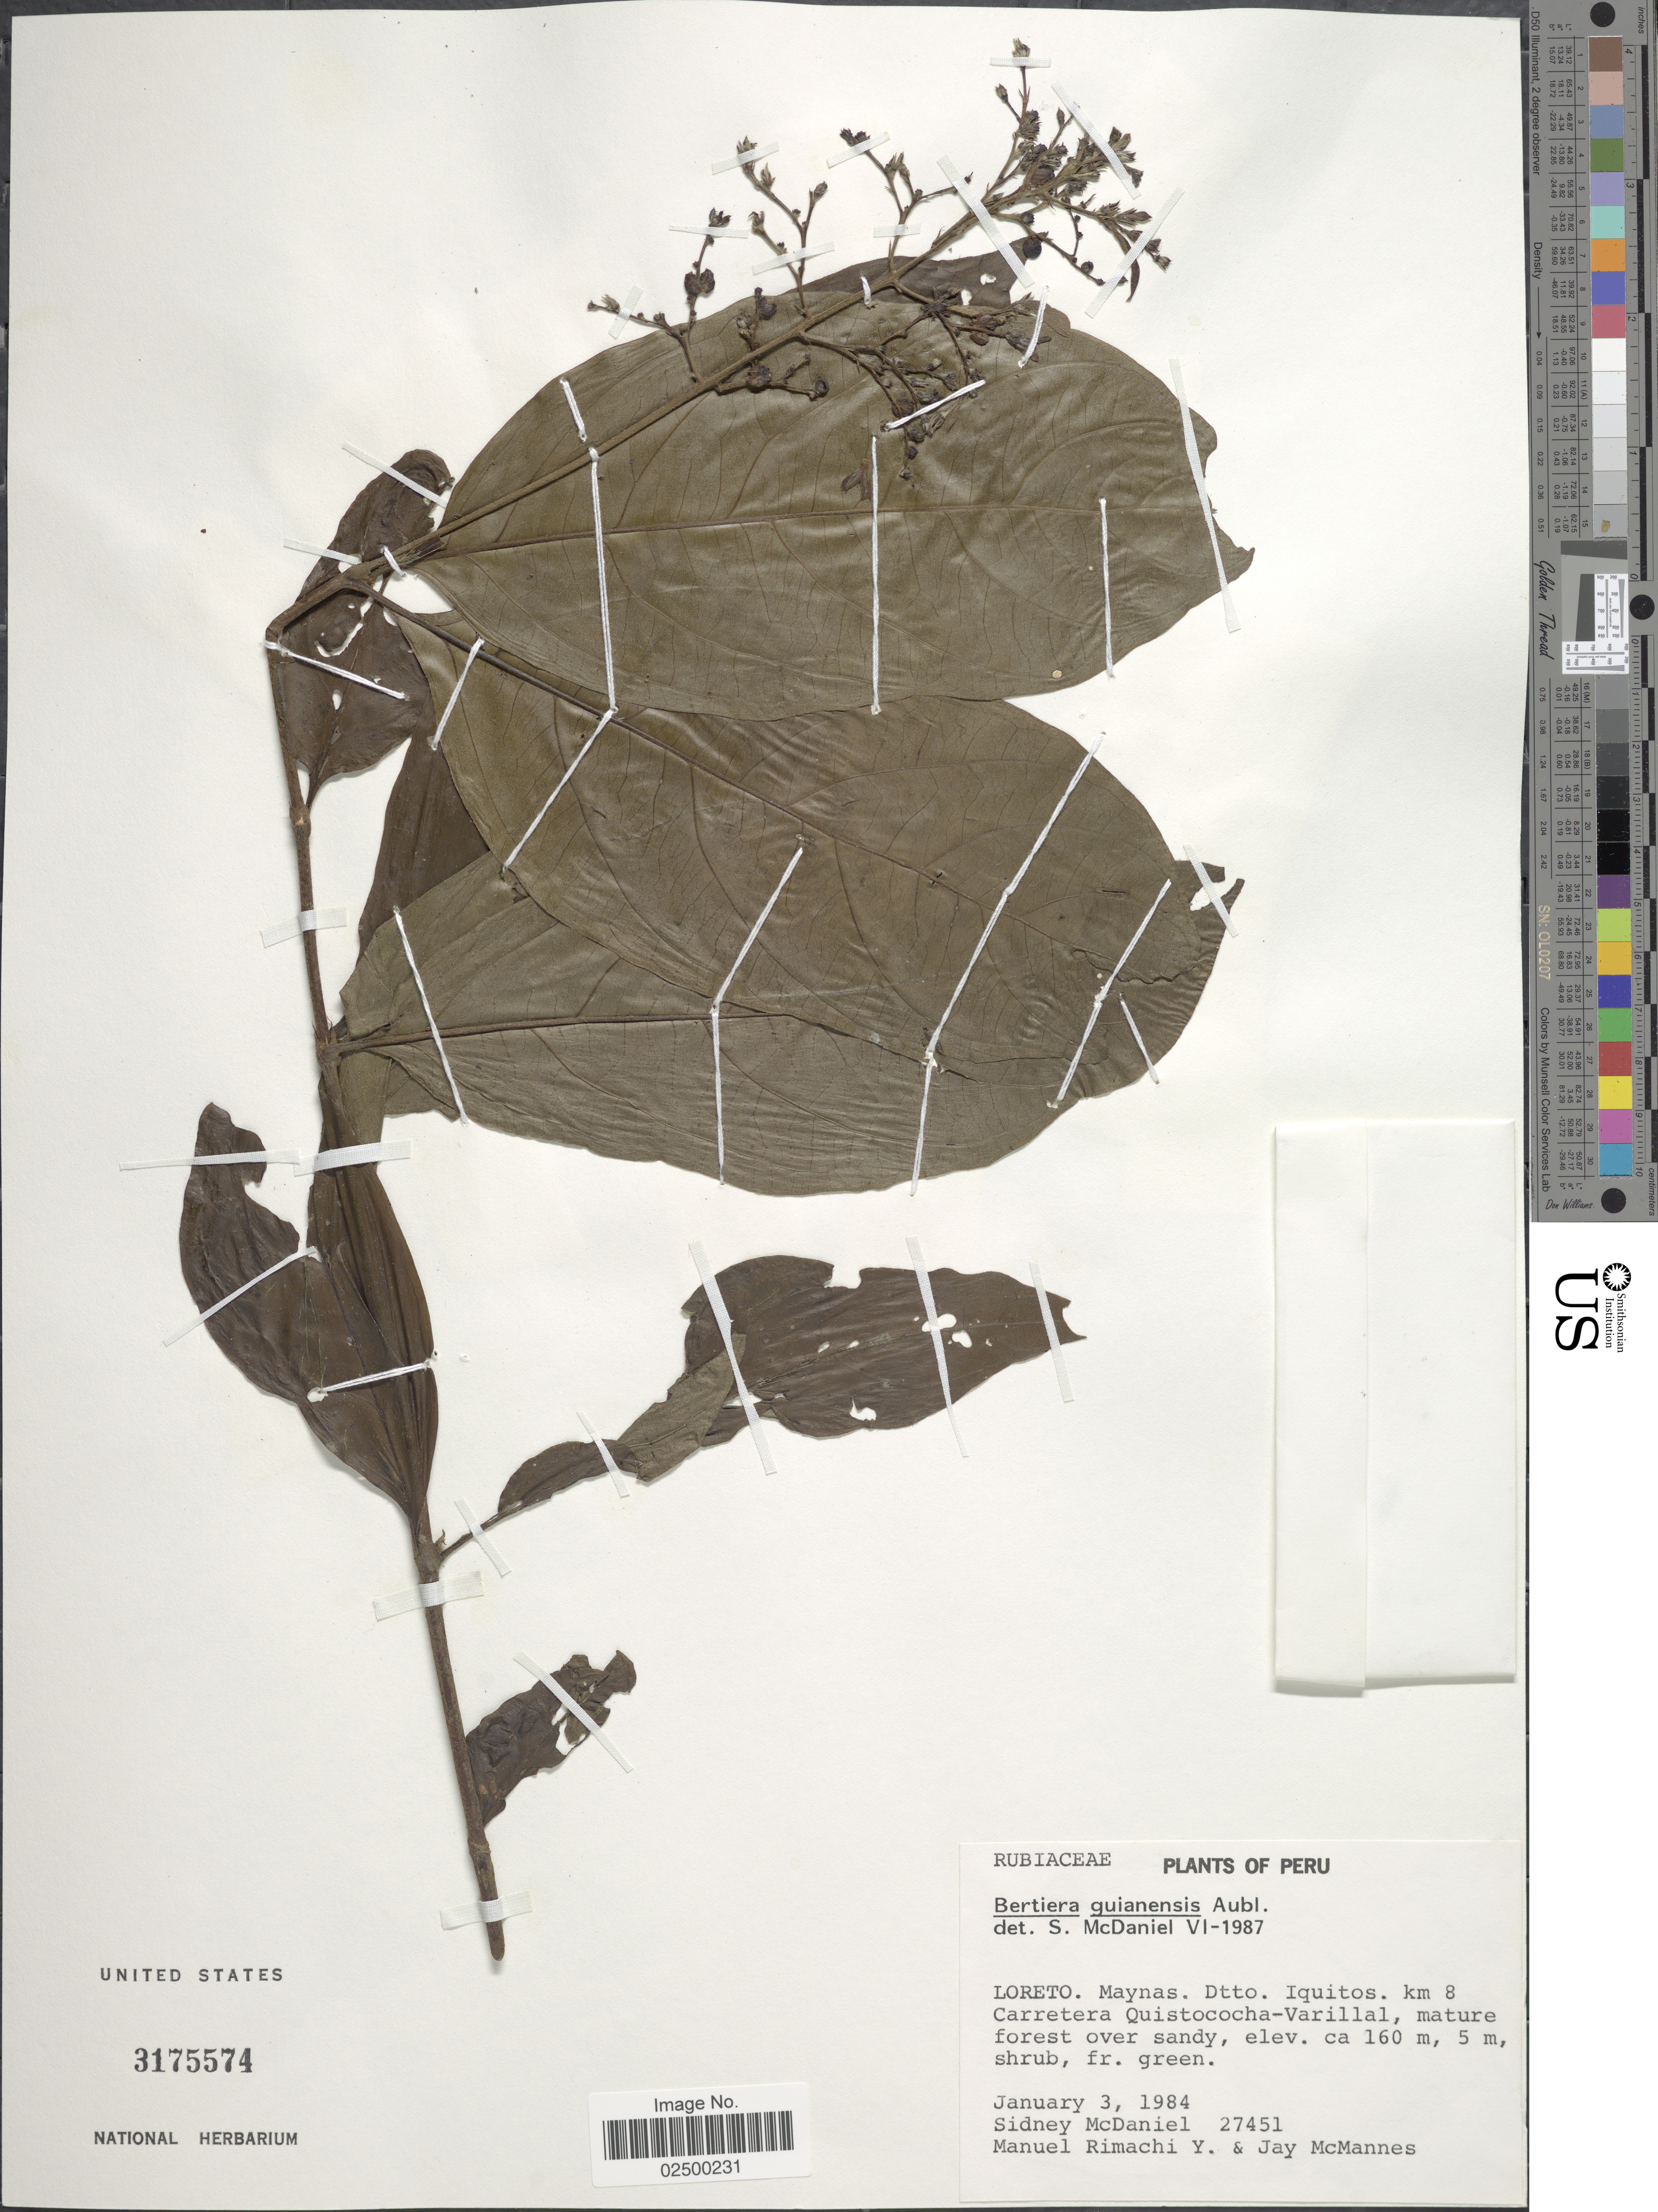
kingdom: Plantae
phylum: Tracheophyta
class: Magnoliopsida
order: Gentianales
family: Rubiaceae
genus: Bertiera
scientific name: Bertiera guianensis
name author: Aubl.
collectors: S. McDaniel, M. Rimachi Y. & J. McMannes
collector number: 27451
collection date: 1984-01-03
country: Peru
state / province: Loreto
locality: Maynas, Dtto. Iquitos. km 8 Carretera Quistococha-Varillal, mature forest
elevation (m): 160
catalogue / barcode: US 3175574